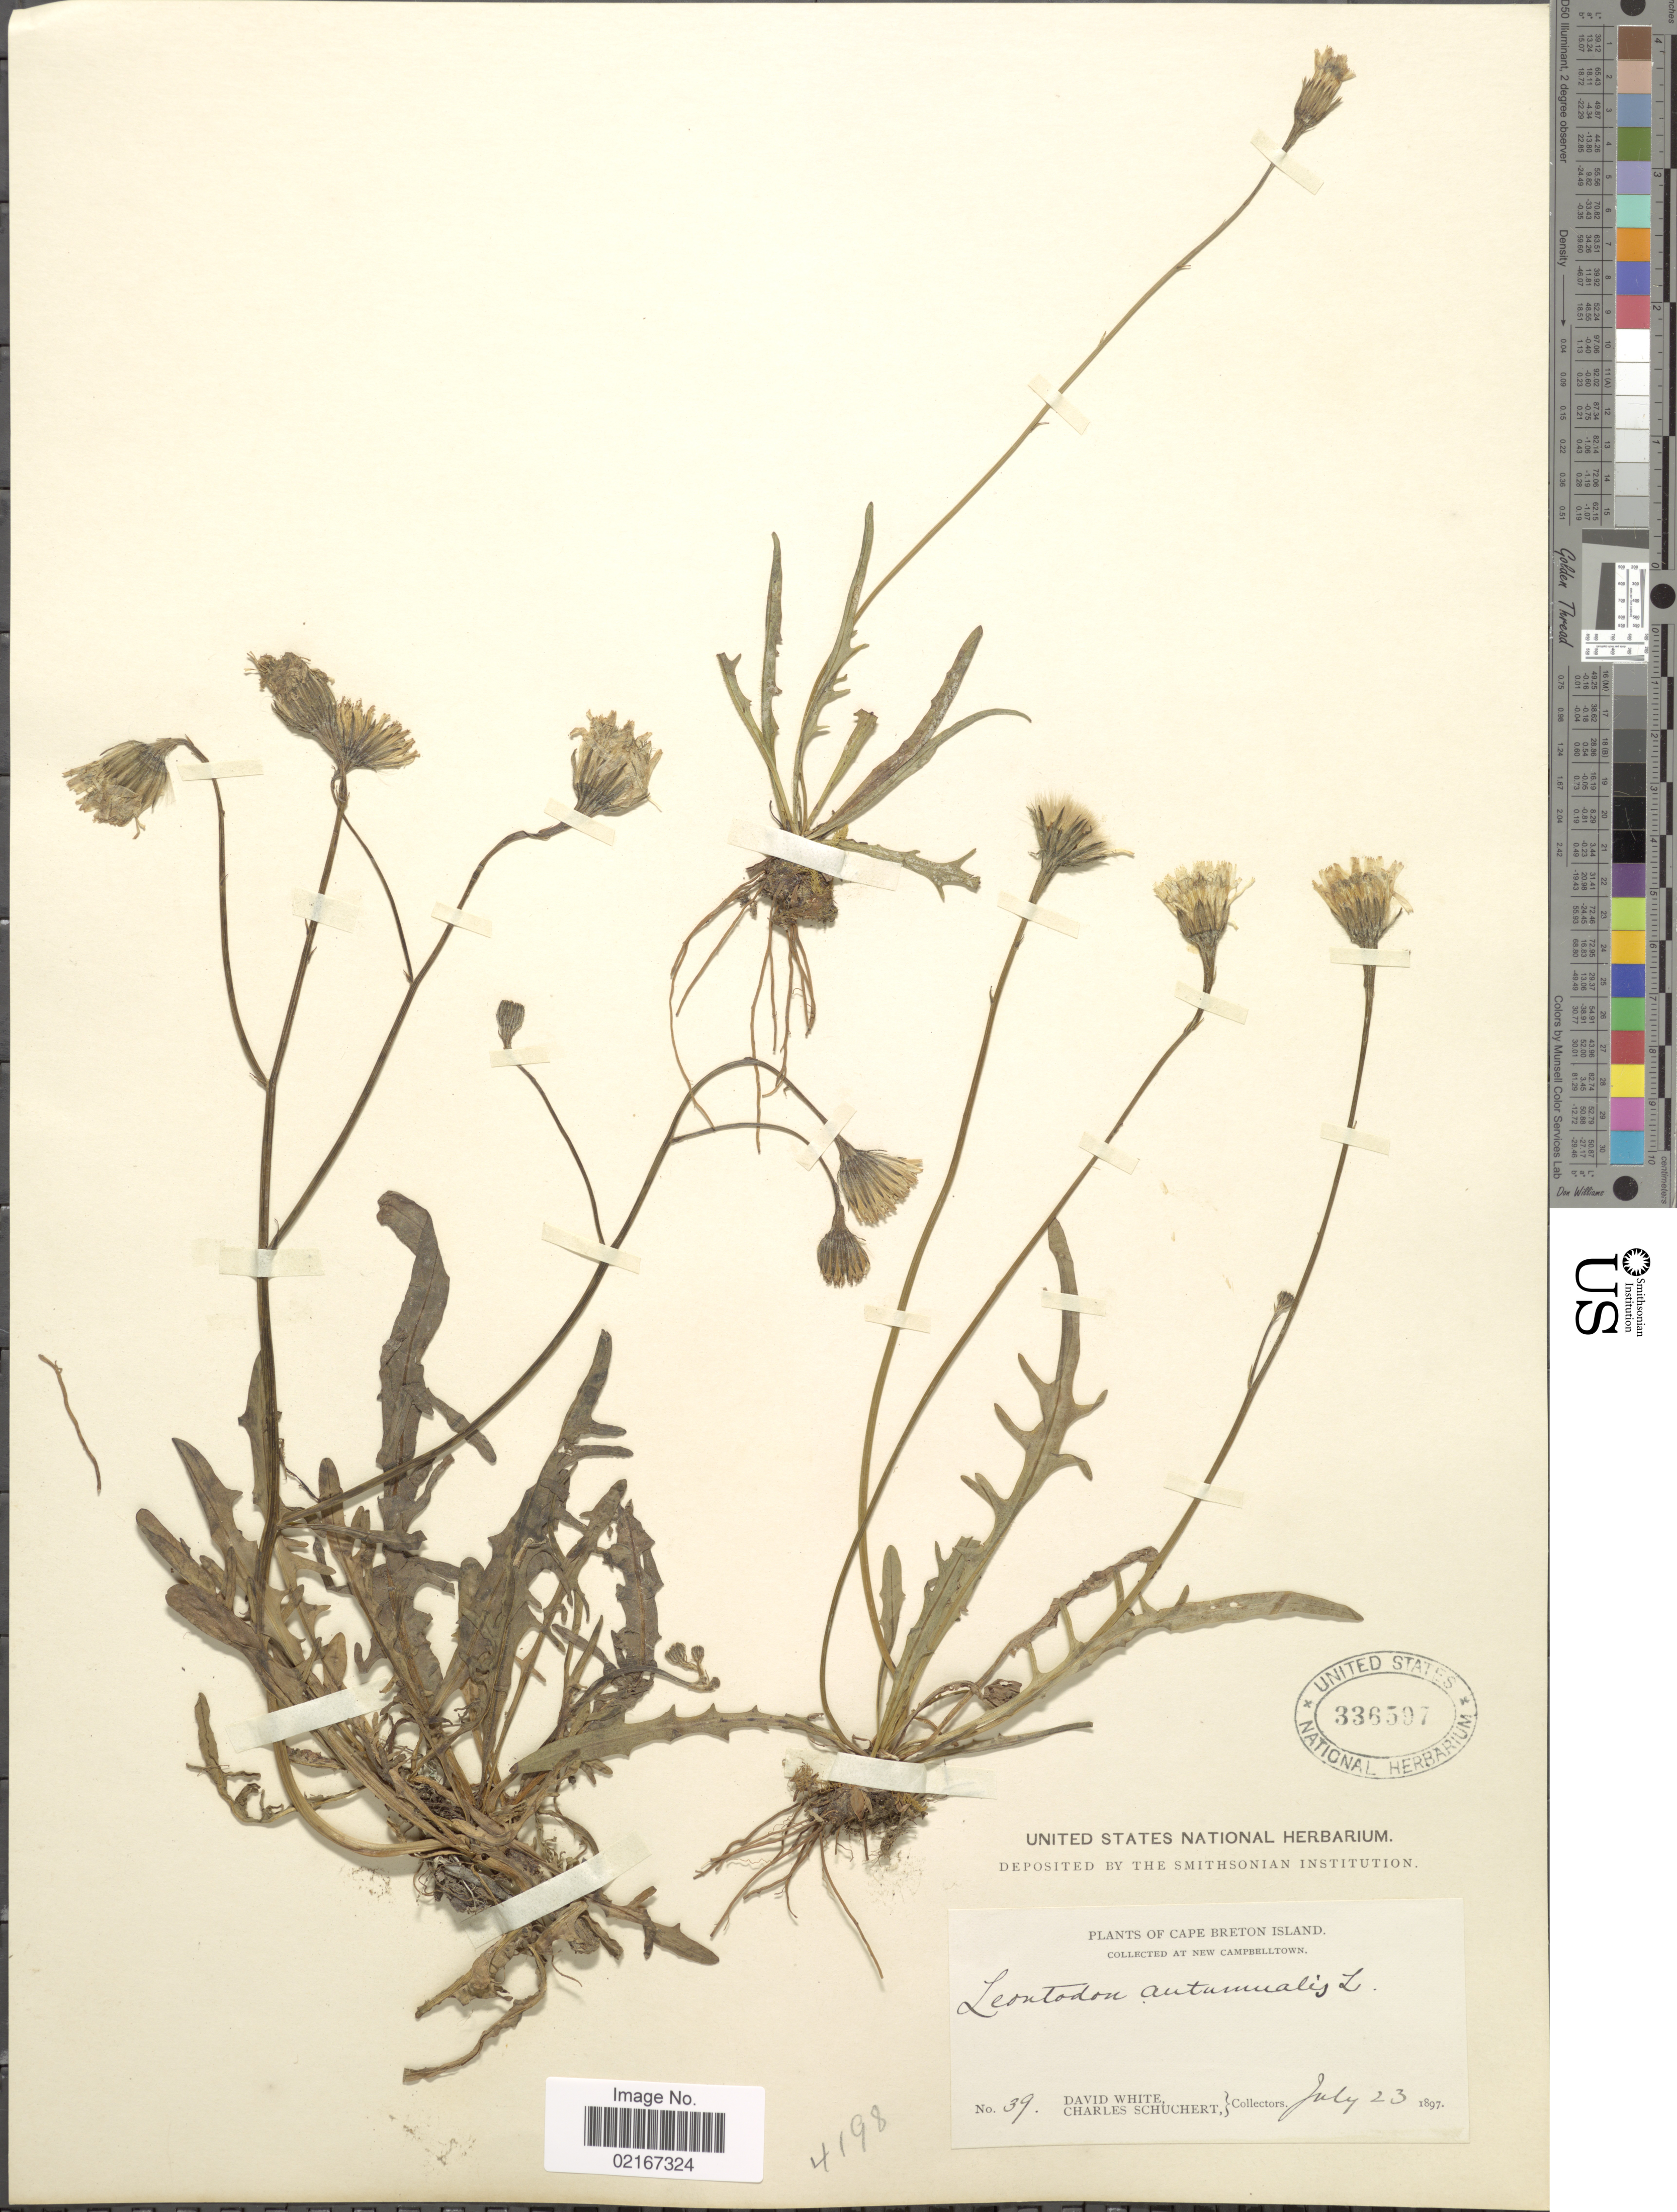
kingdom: Plantae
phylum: Tracheophyta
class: Magnoliopsida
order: Asterales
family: Asteraceae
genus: Scorzoneroides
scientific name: Scorzoneroides autumnalis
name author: (L.) Moench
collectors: D. White & C. Schuchert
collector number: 39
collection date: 1897-07-23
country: Canada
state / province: Nova Scotia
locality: Cape Breton Island, New Campbelltown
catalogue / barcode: US 336597